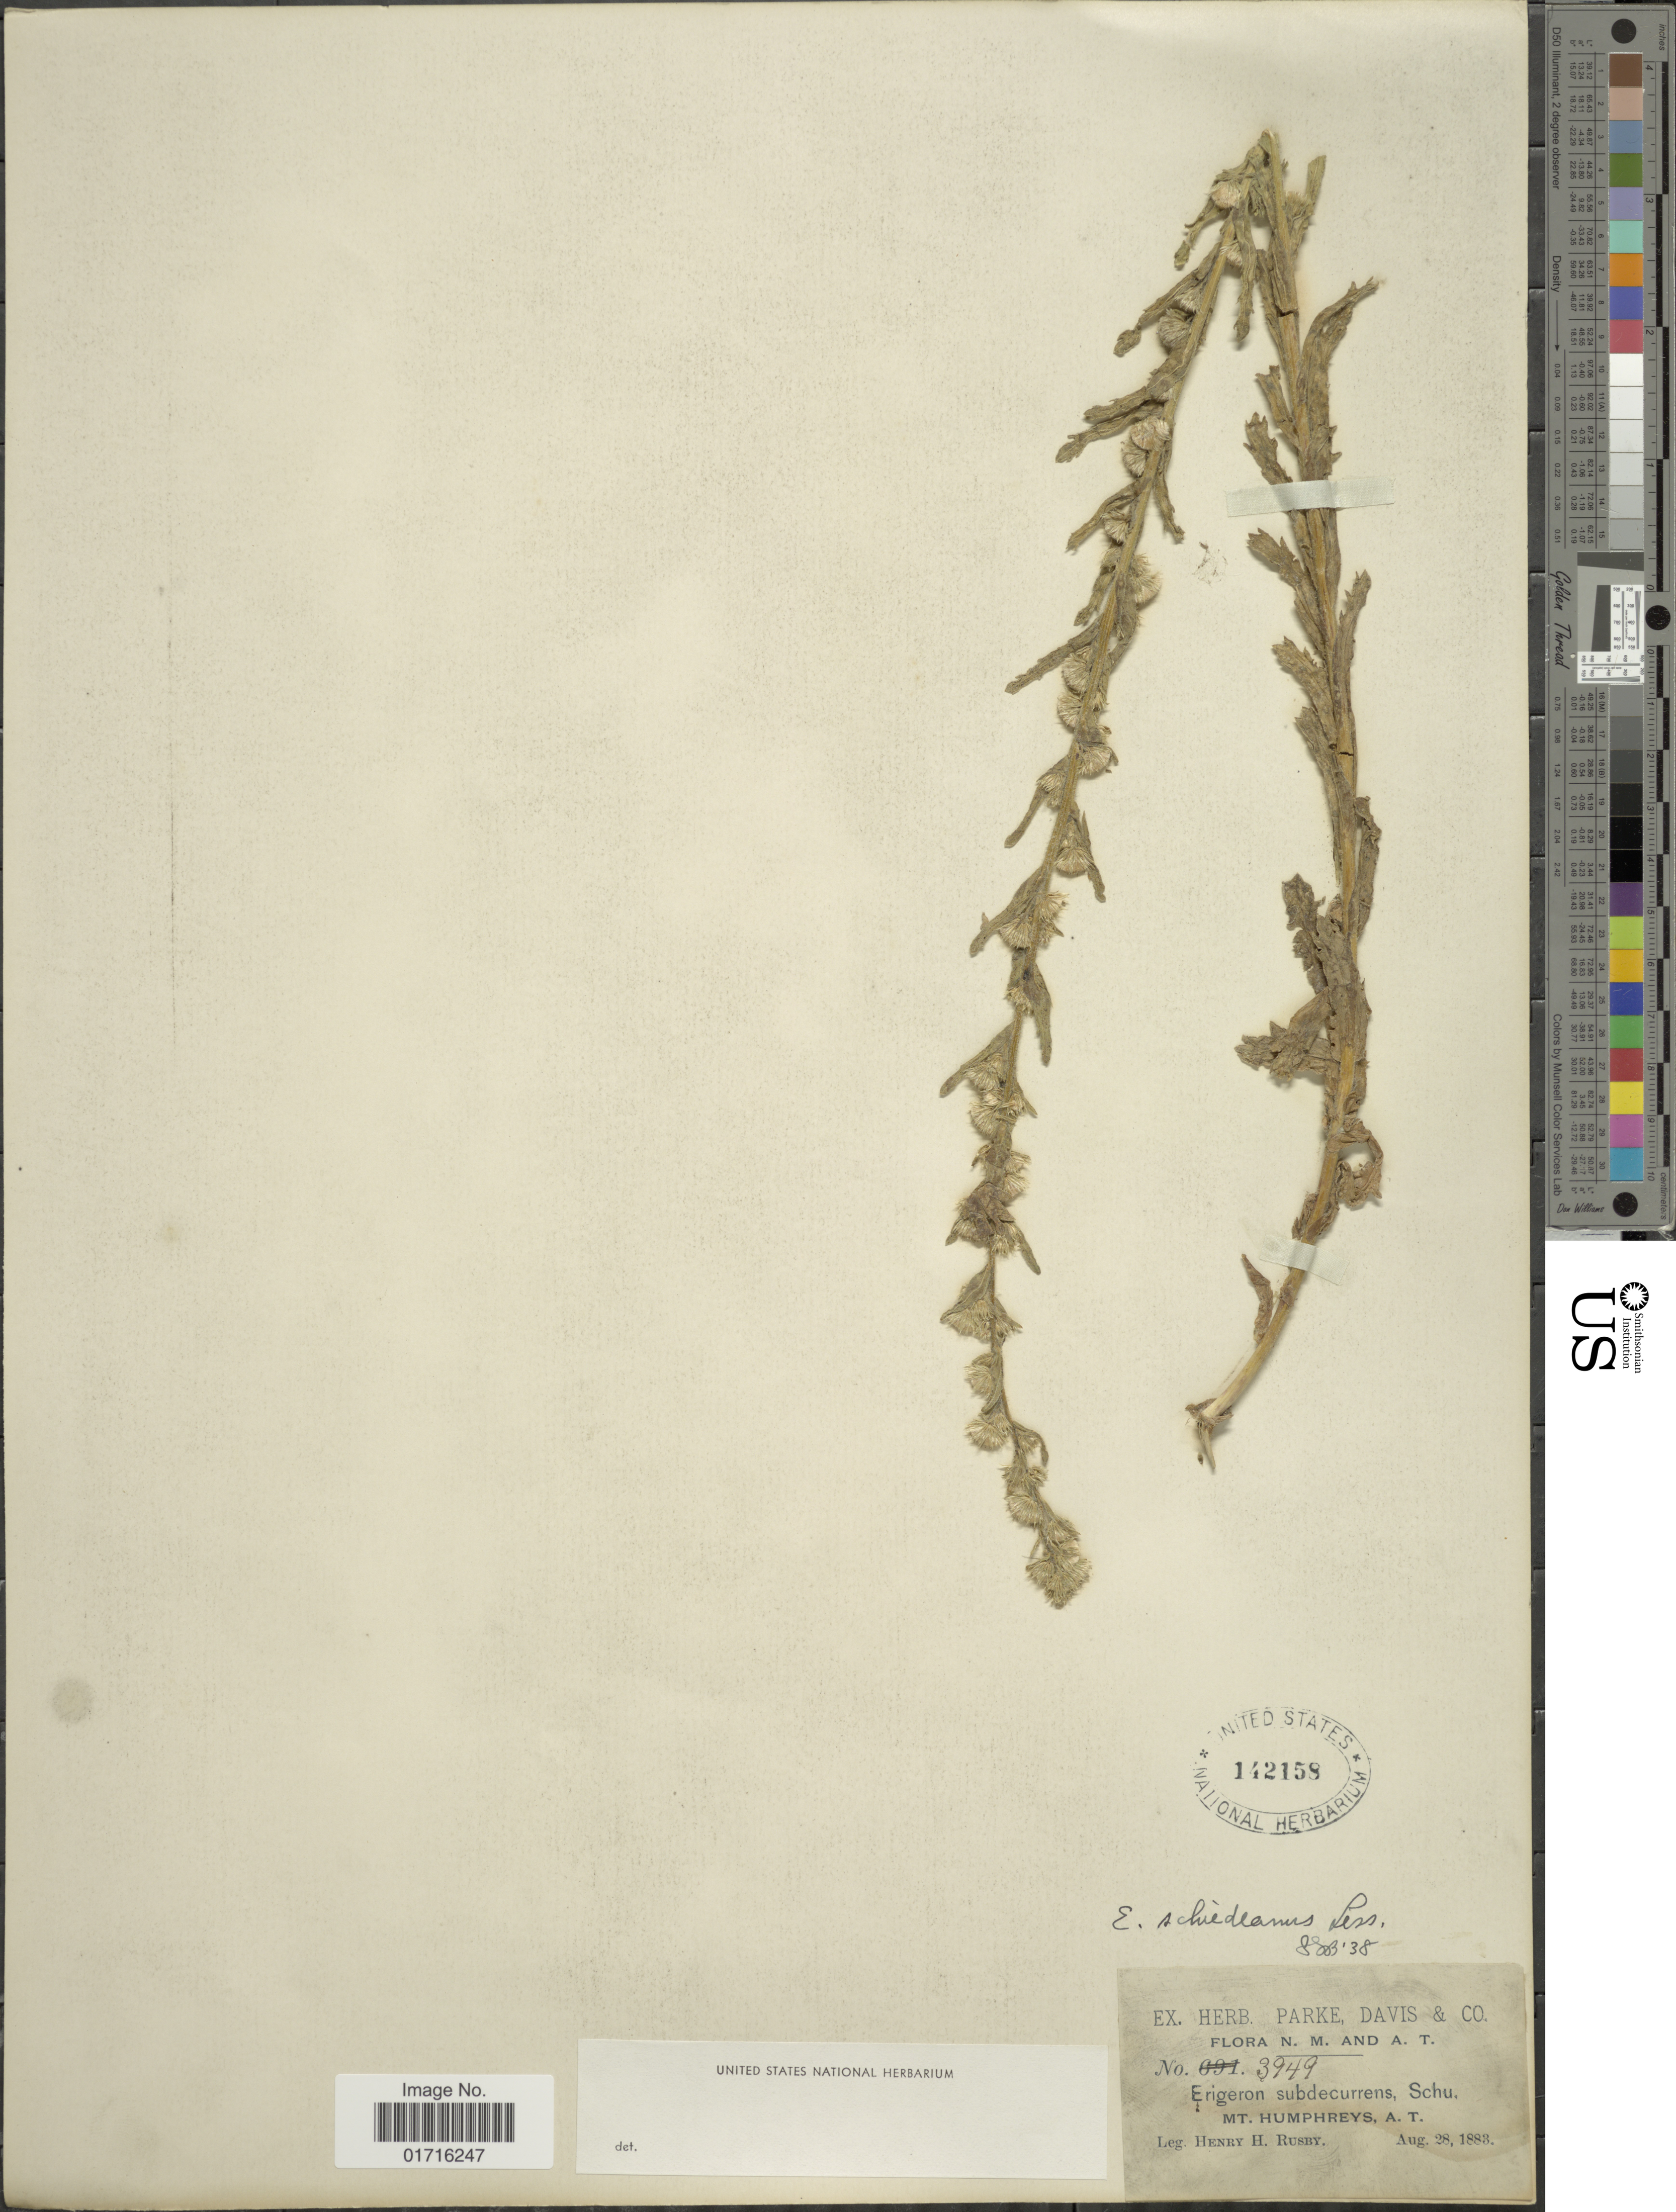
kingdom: Plantae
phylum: Tracheophyta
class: Magnoliopsida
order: Asterales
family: Asteraceae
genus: Conyza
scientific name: Conyza schiedeana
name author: (Less.) Cronq.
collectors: H. H. Rusby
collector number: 3949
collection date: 1883-08-28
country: United States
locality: Mt Humphreys, A. T.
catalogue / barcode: US 142158